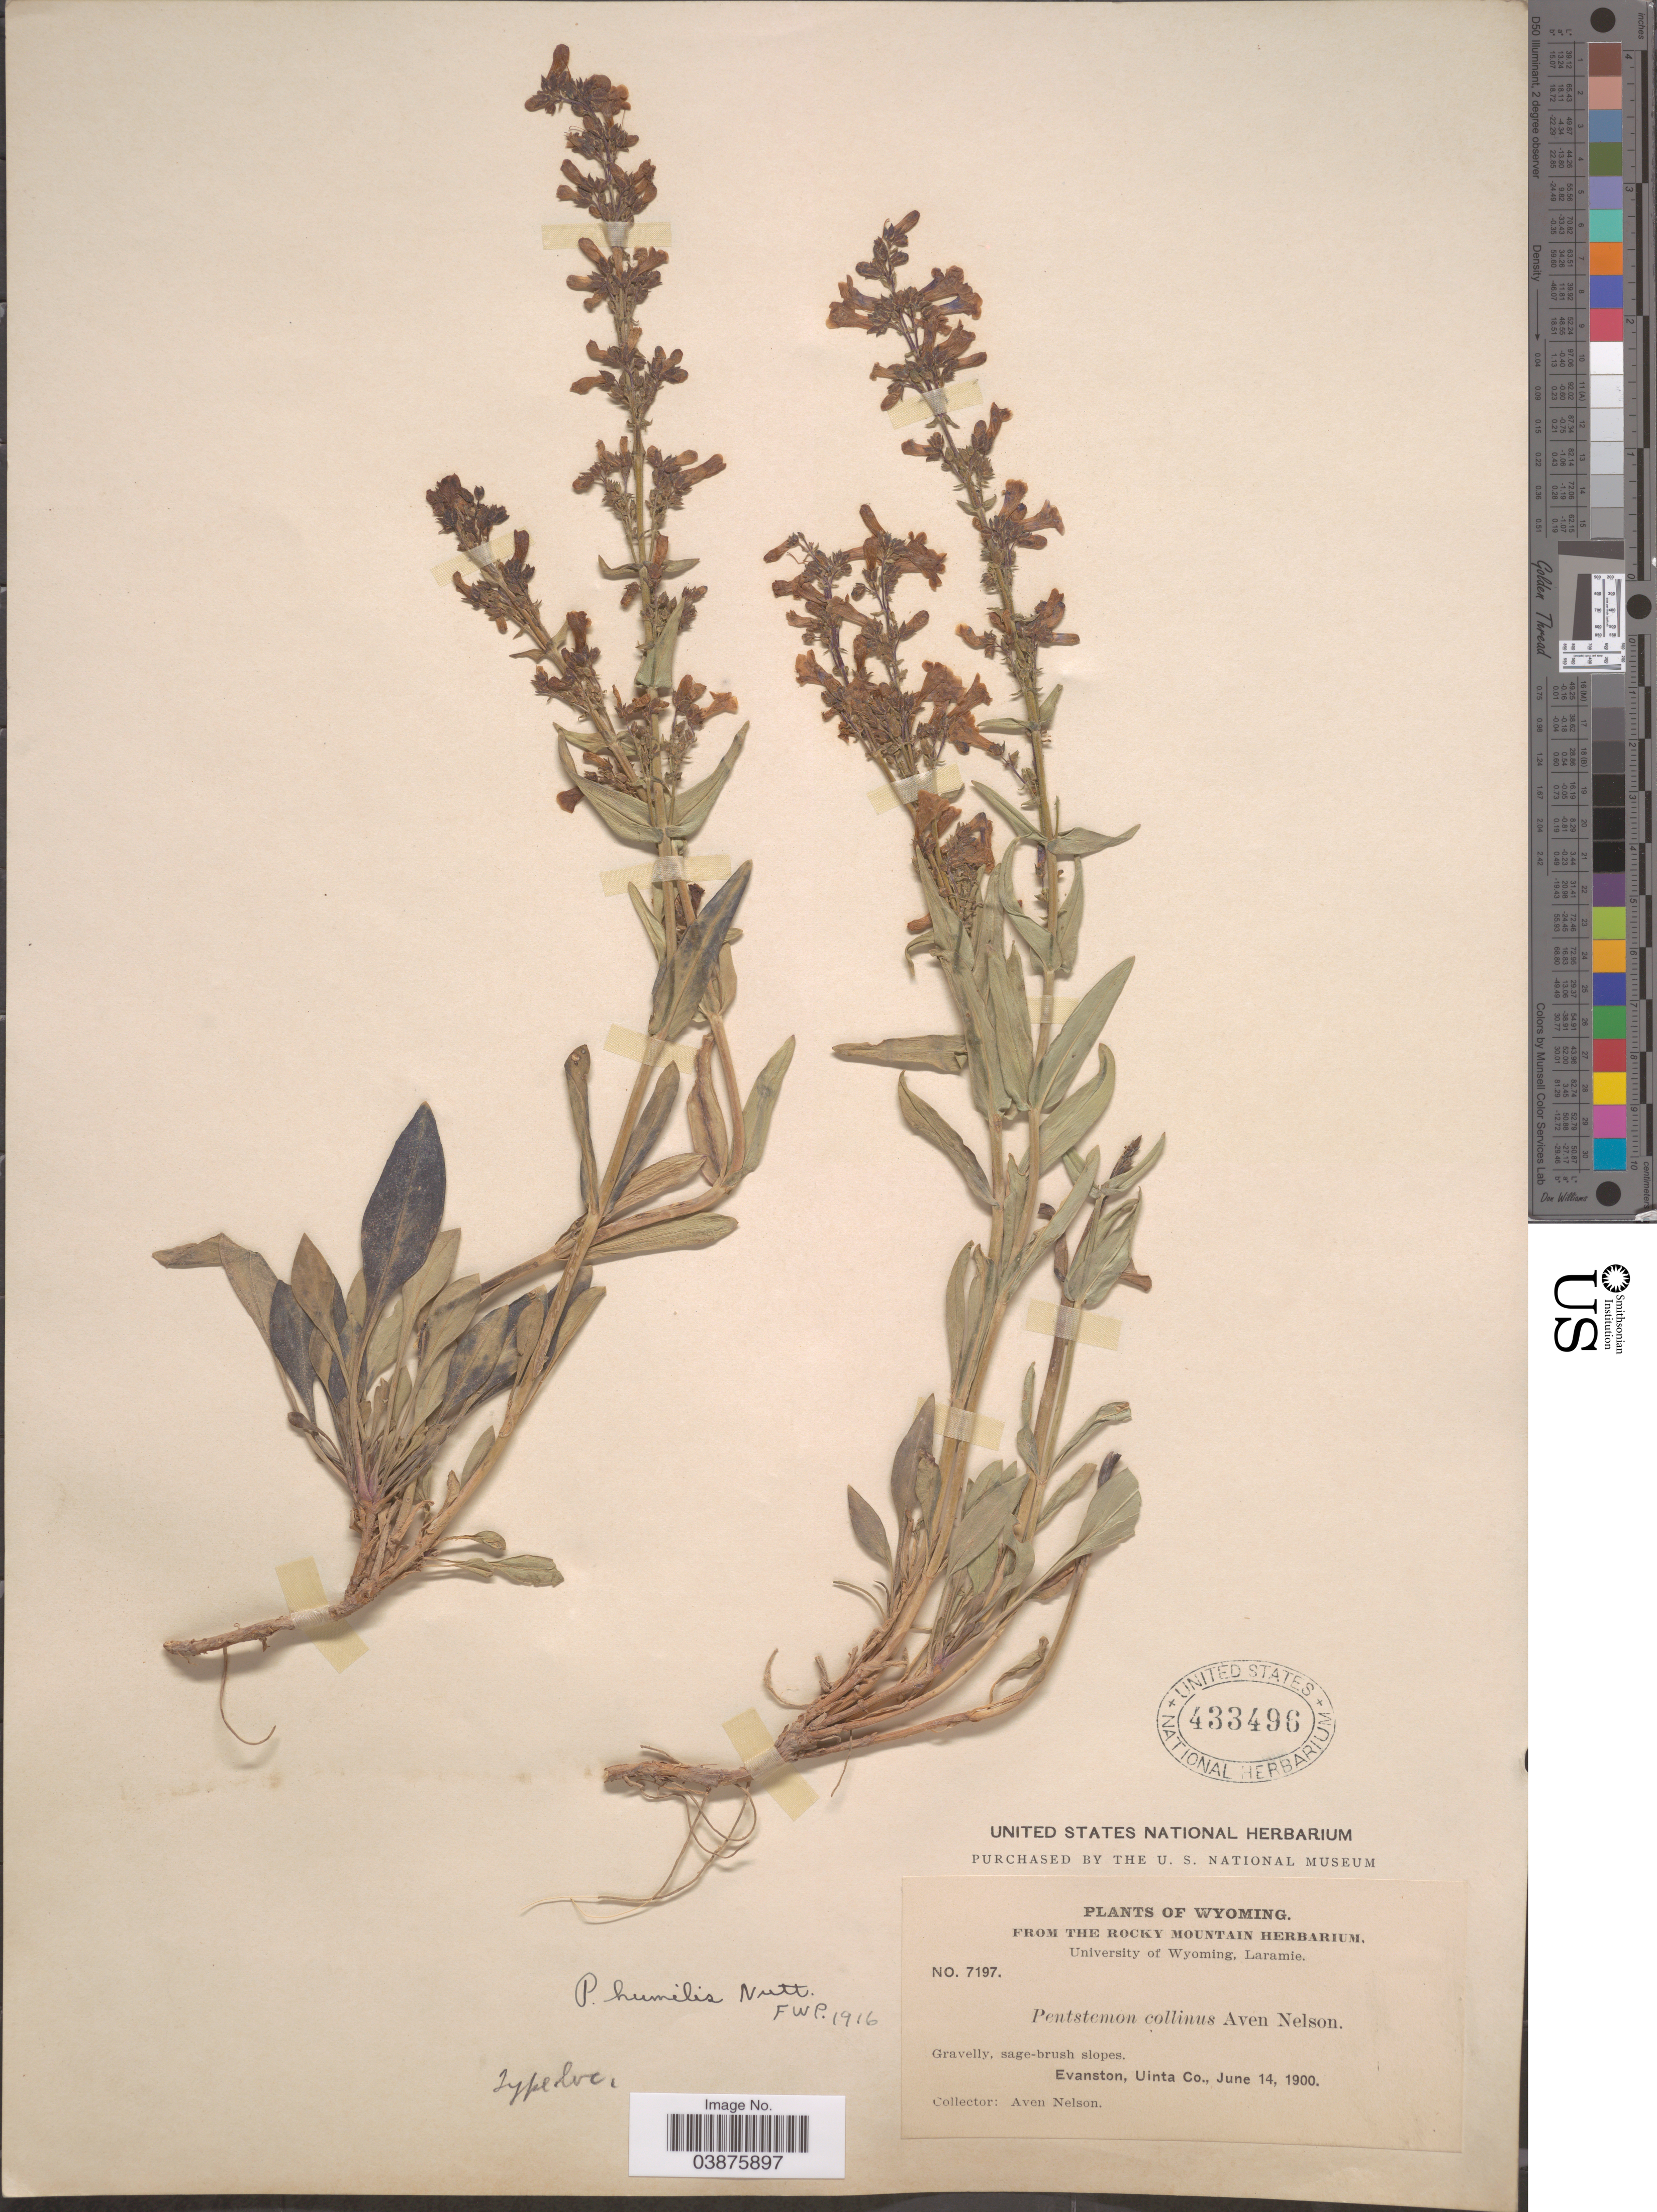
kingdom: Plantae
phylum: Tracheophyta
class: Magnoliopsida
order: Lamiales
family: Plantaginaceae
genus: Penstemon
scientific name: Penstemon humilis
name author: Nutt. ex A. Gray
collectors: A. Nelson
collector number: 7197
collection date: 1900-06-14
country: United States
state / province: Wyoming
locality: Evanston, Uinta Co.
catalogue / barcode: US 433496